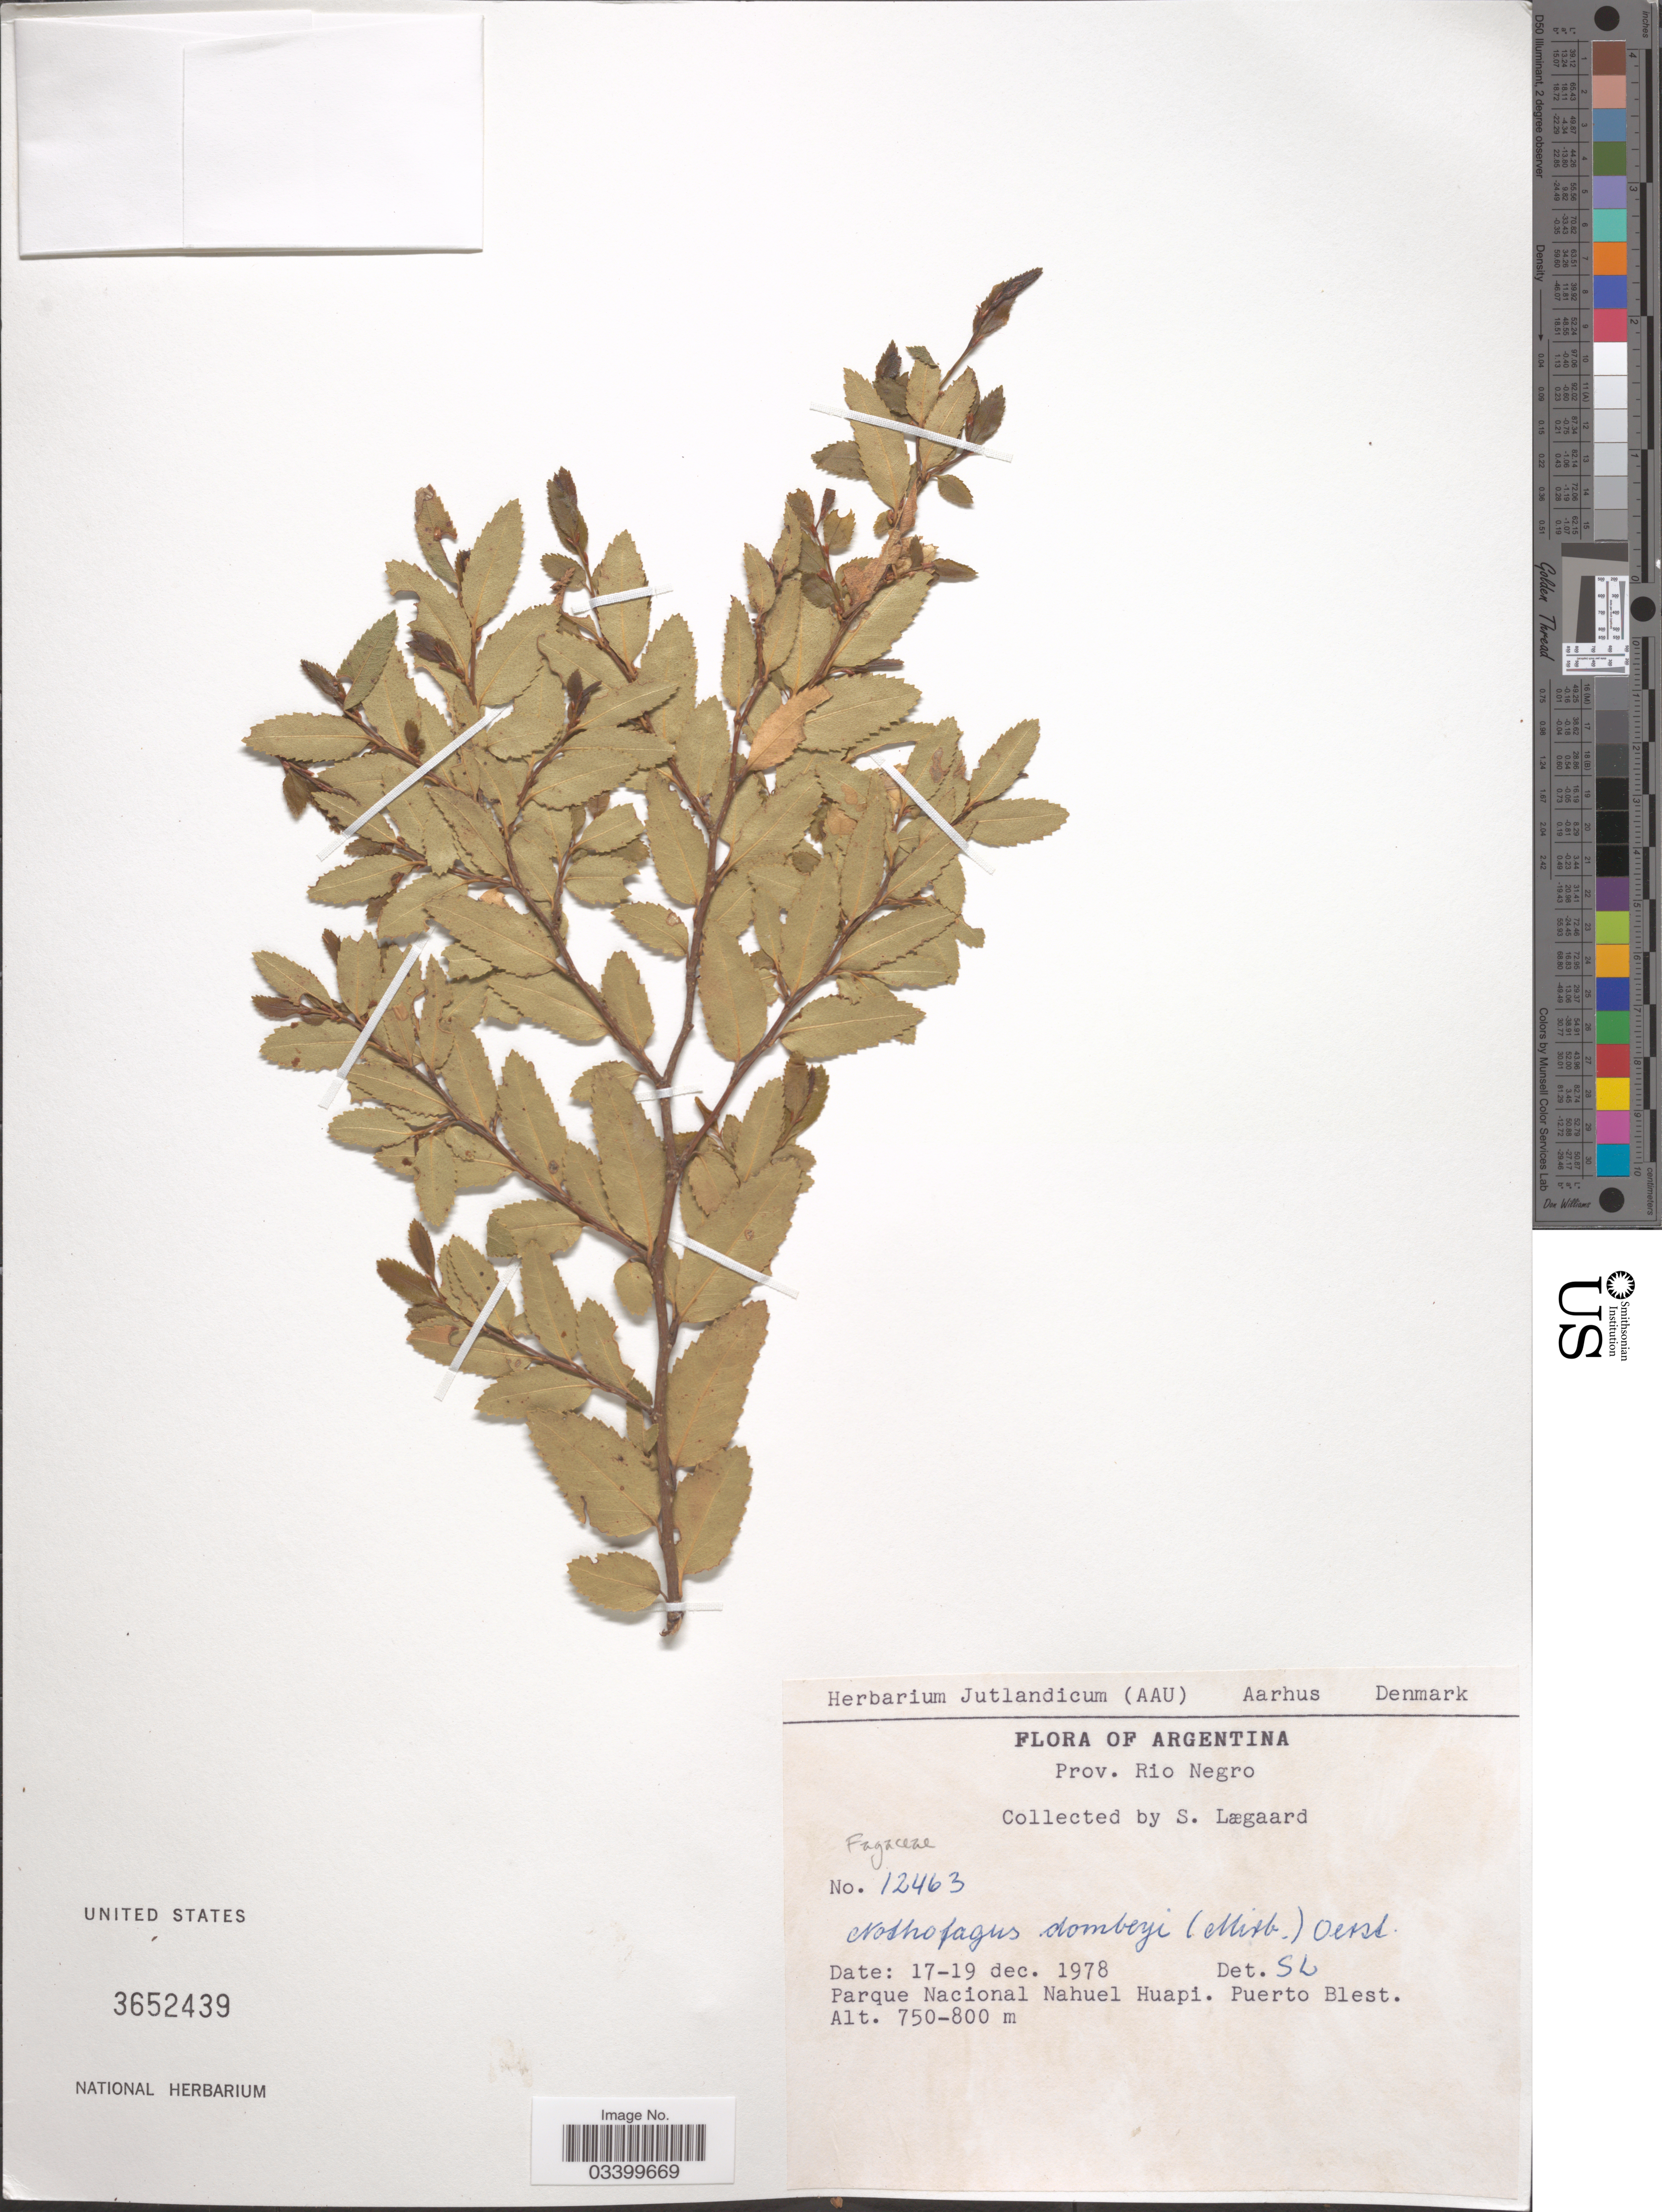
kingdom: Plantae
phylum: Tracheophyta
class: Magnoliopsida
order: Fagales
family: Nothofagaceae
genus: Nothofagus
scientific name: Nothofagus dombeyi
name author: (Mirb.) Oerst.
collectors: S. Lægaard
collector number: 12463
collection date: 1978-12-17/1978-12-19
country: Argentina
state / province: Rio Negro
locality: Parque Nacional Nahuel Huapi. Puerto Blest.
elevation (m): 750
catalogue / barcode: US 3652439